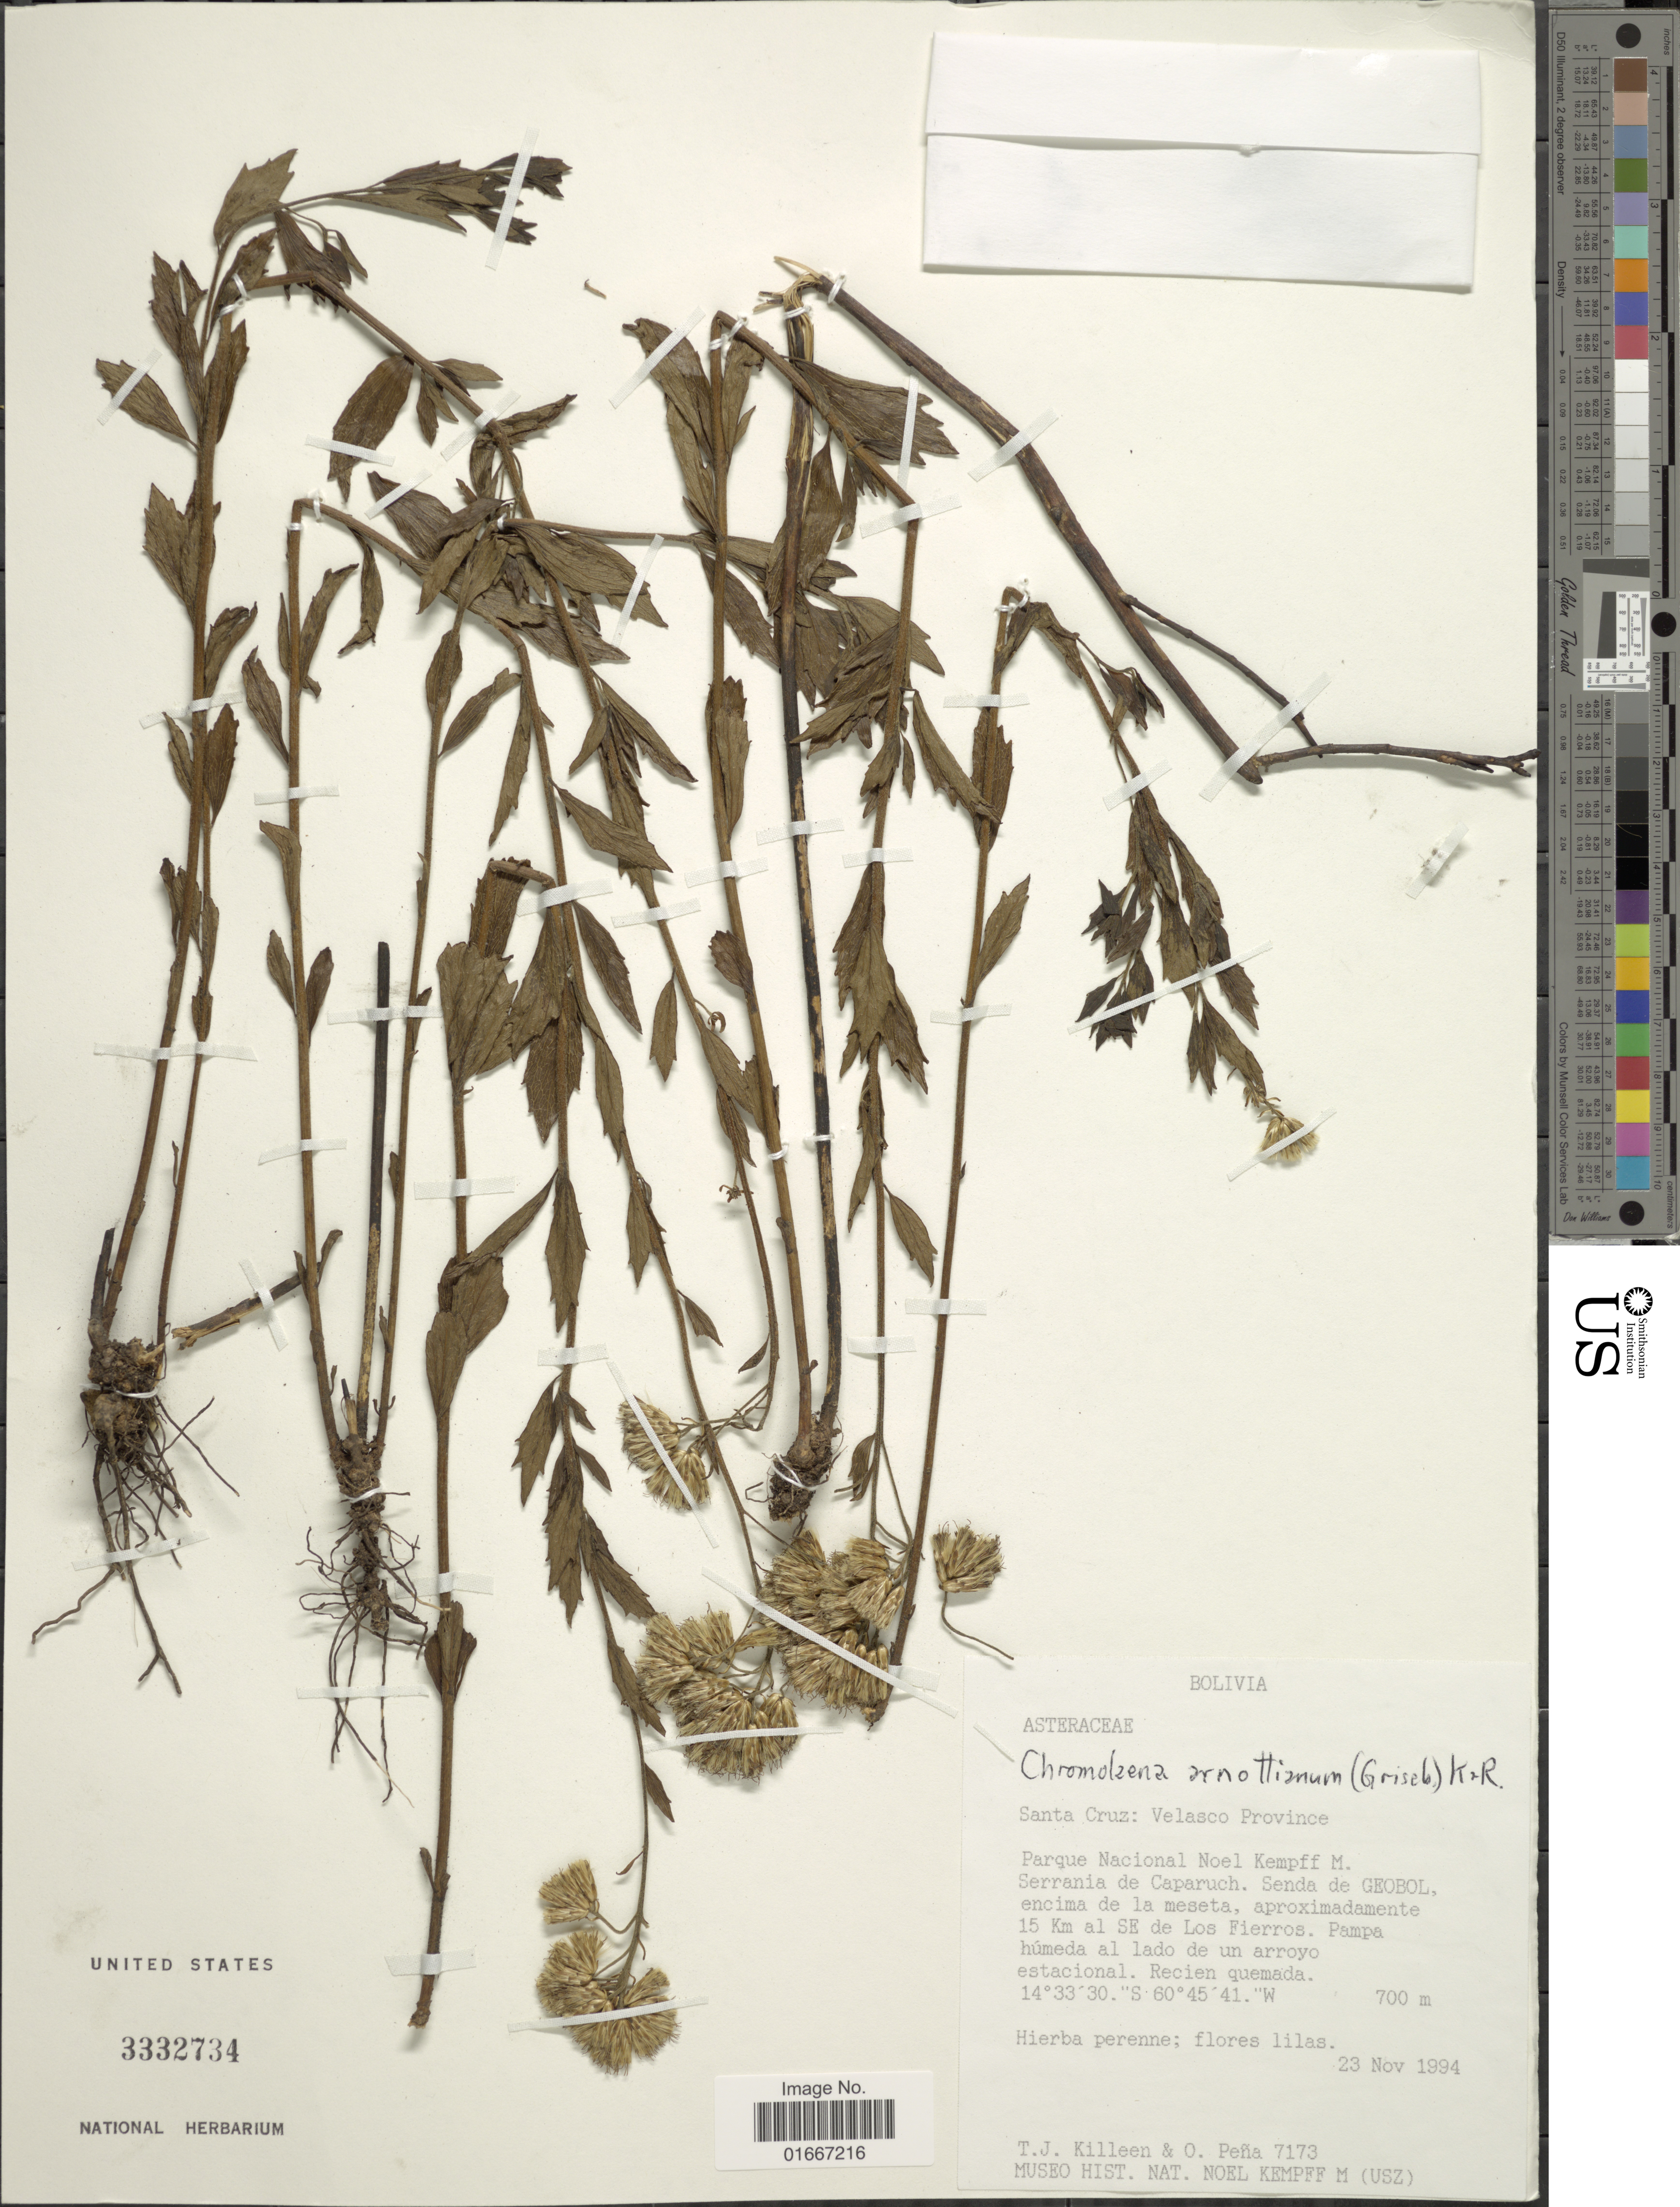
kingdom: Plantae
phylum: Tracheophyta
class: Magnoliopsida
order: Asterales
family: Asteraceae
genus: Chromolaena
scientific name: Chromolaena arnottiana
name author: (Griseb.) R.M. King & H. Rob.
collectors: T. J. Killeen & O. Pena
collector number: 7173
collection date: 1994-11-23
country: Bolivia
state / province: Santa Cruz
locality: Velasco Province, Parque Nacional Noel Kempff M. Serrania de Caparuch. Senda de Geobol, encima de la meseta, aporximdamente 15 km al SE de Los Fierros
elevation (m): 700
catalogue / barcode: US 3332734